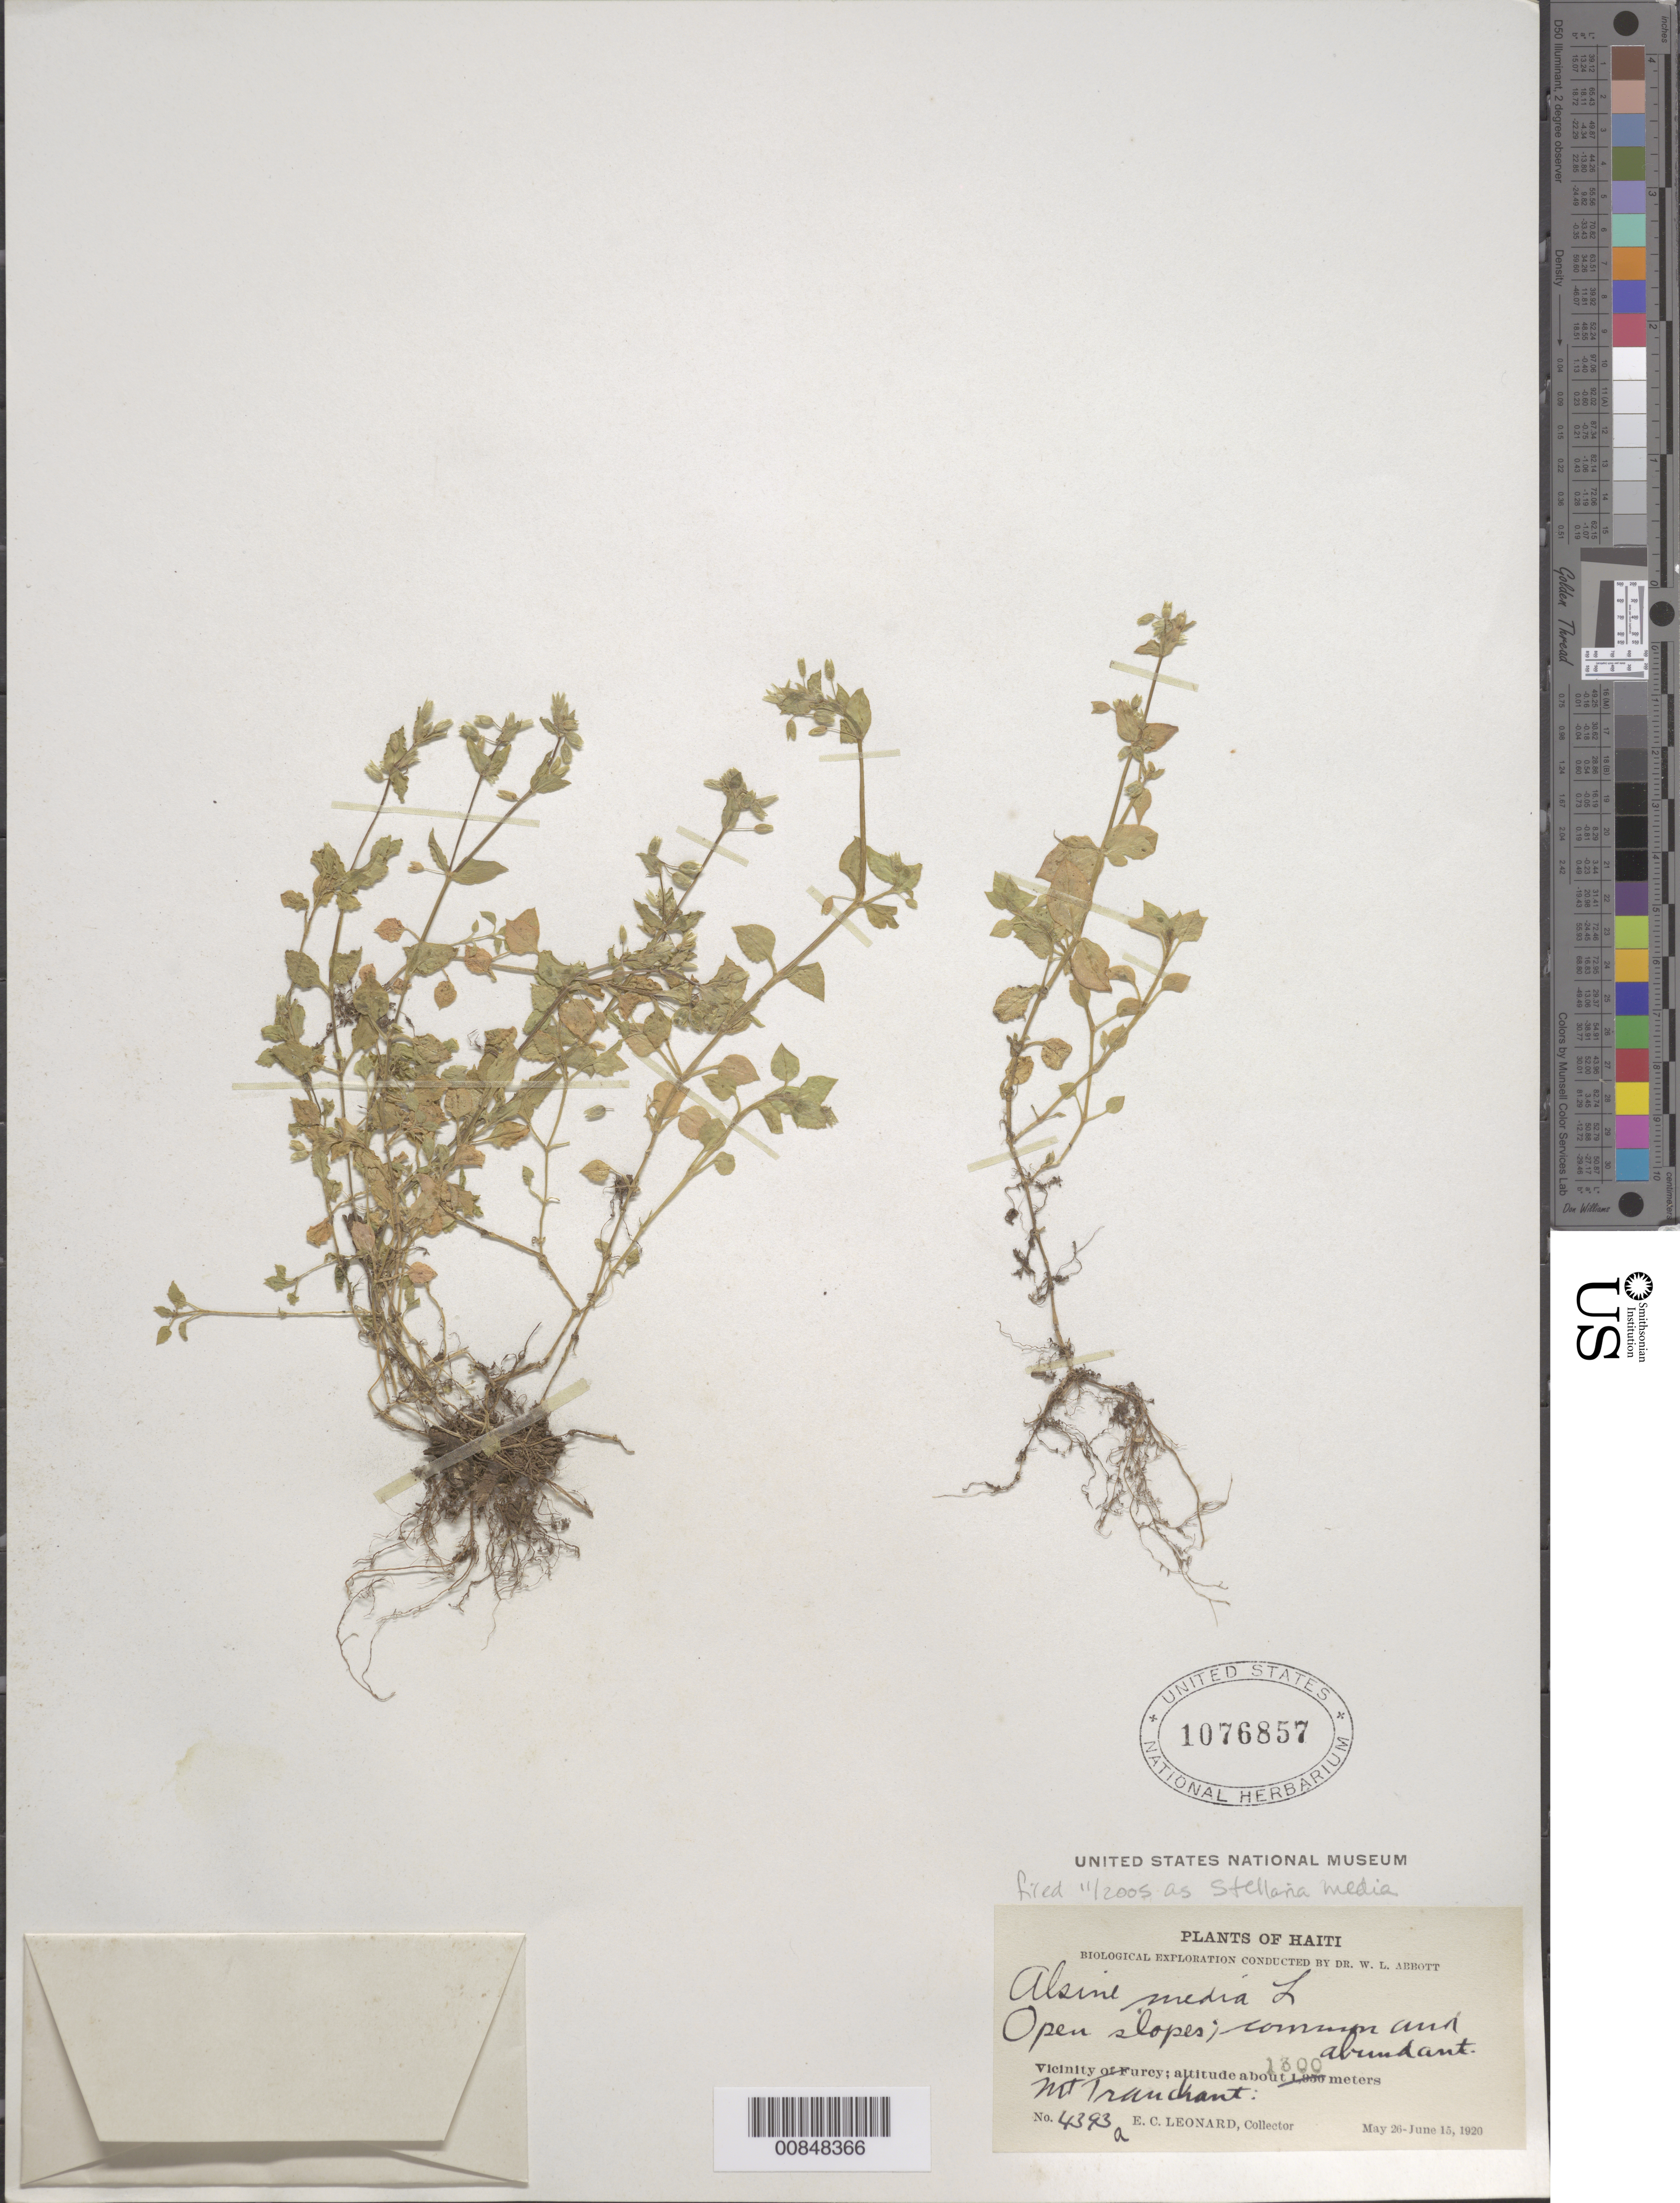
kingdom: Plantae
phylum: Tracheophyta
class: Magnoliopsida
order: Caryophyllales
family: Caryophyllaceae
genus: Stellaria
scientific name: Stellaria media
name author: (L.) Vill.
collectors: E. C. Leonard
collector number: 4393a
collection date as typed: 26 May 1920 to 15 Jun 1920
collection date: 1920-05-26/1920-06-15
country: Haiti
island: Hispaniola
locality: Vicinity of Furcy. Mt. Tranchant.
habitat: Open slopes.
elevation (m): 1300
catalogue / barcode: US 1076857